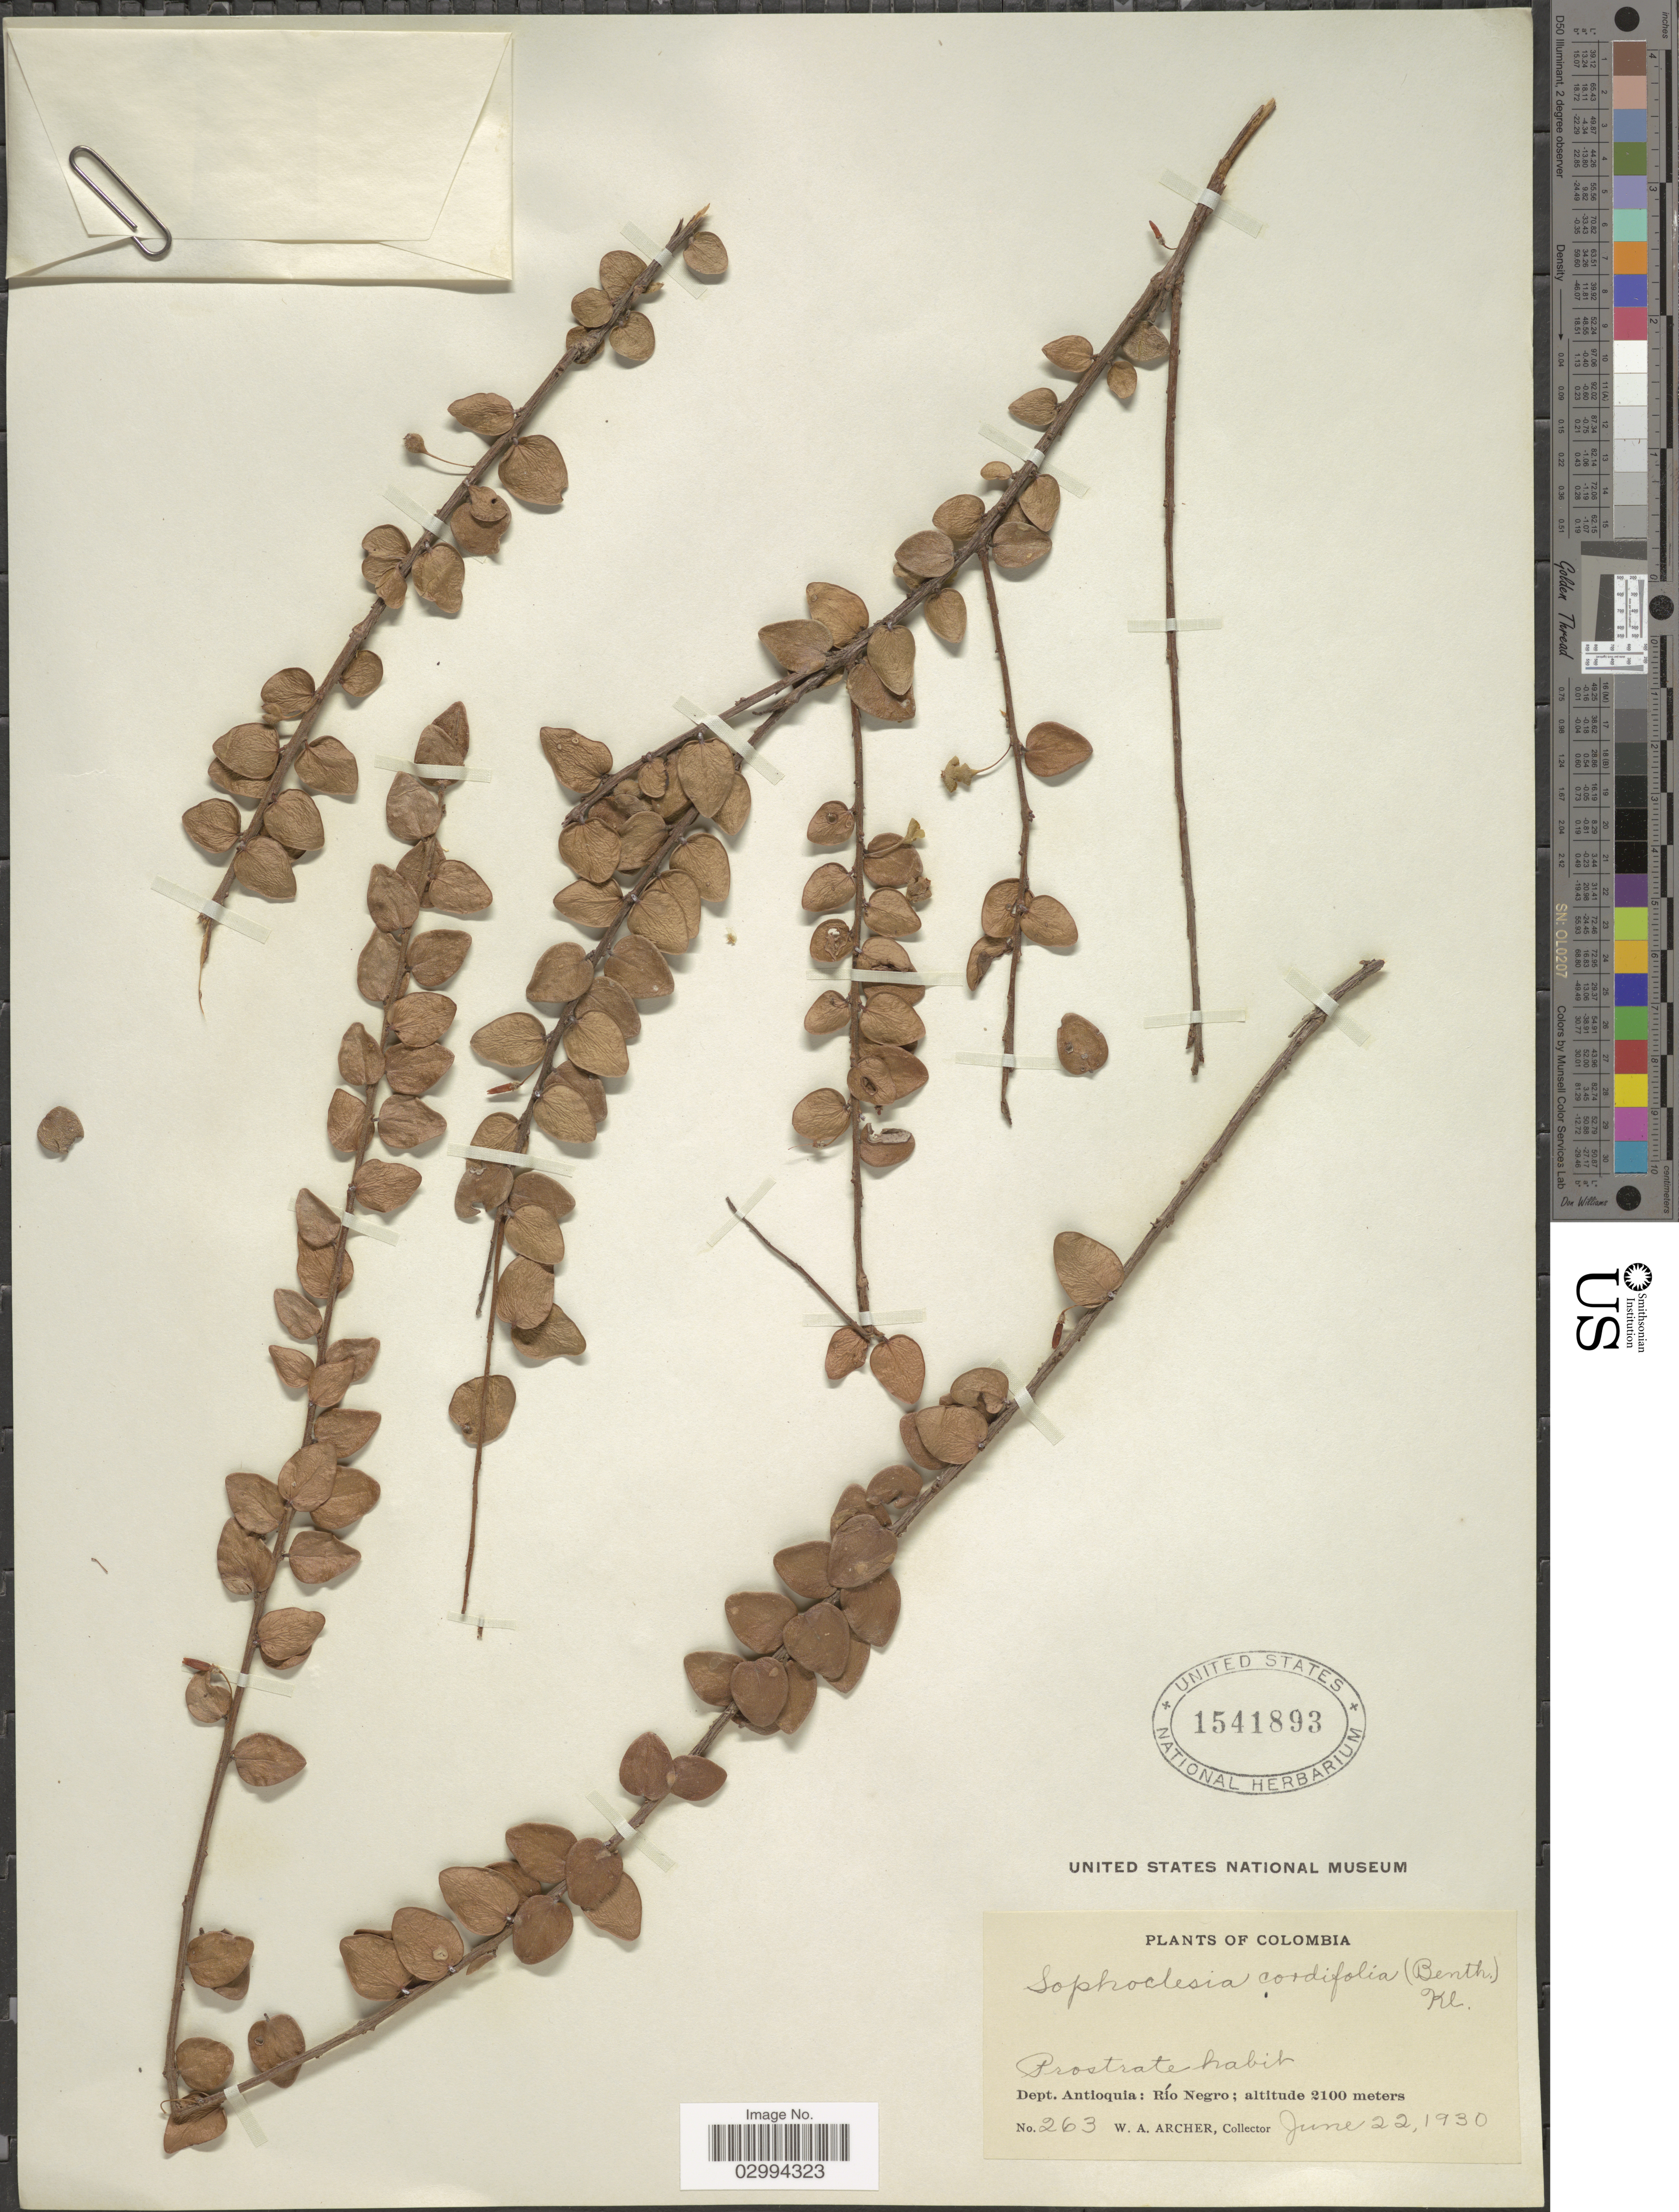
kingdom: Plantae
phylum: Tracheophyta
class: Magnoliopsida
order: Ericales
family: Ericaceae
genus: Sphyrospermum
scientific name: Sphyrospermum cordifolium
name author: Benth.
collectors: W. Archer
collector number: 263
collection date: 1930-06-22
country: Colombia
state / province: Antioquia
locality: Dept. Antioquia: Río Negro.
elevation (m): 2100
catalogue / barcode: US 1541893